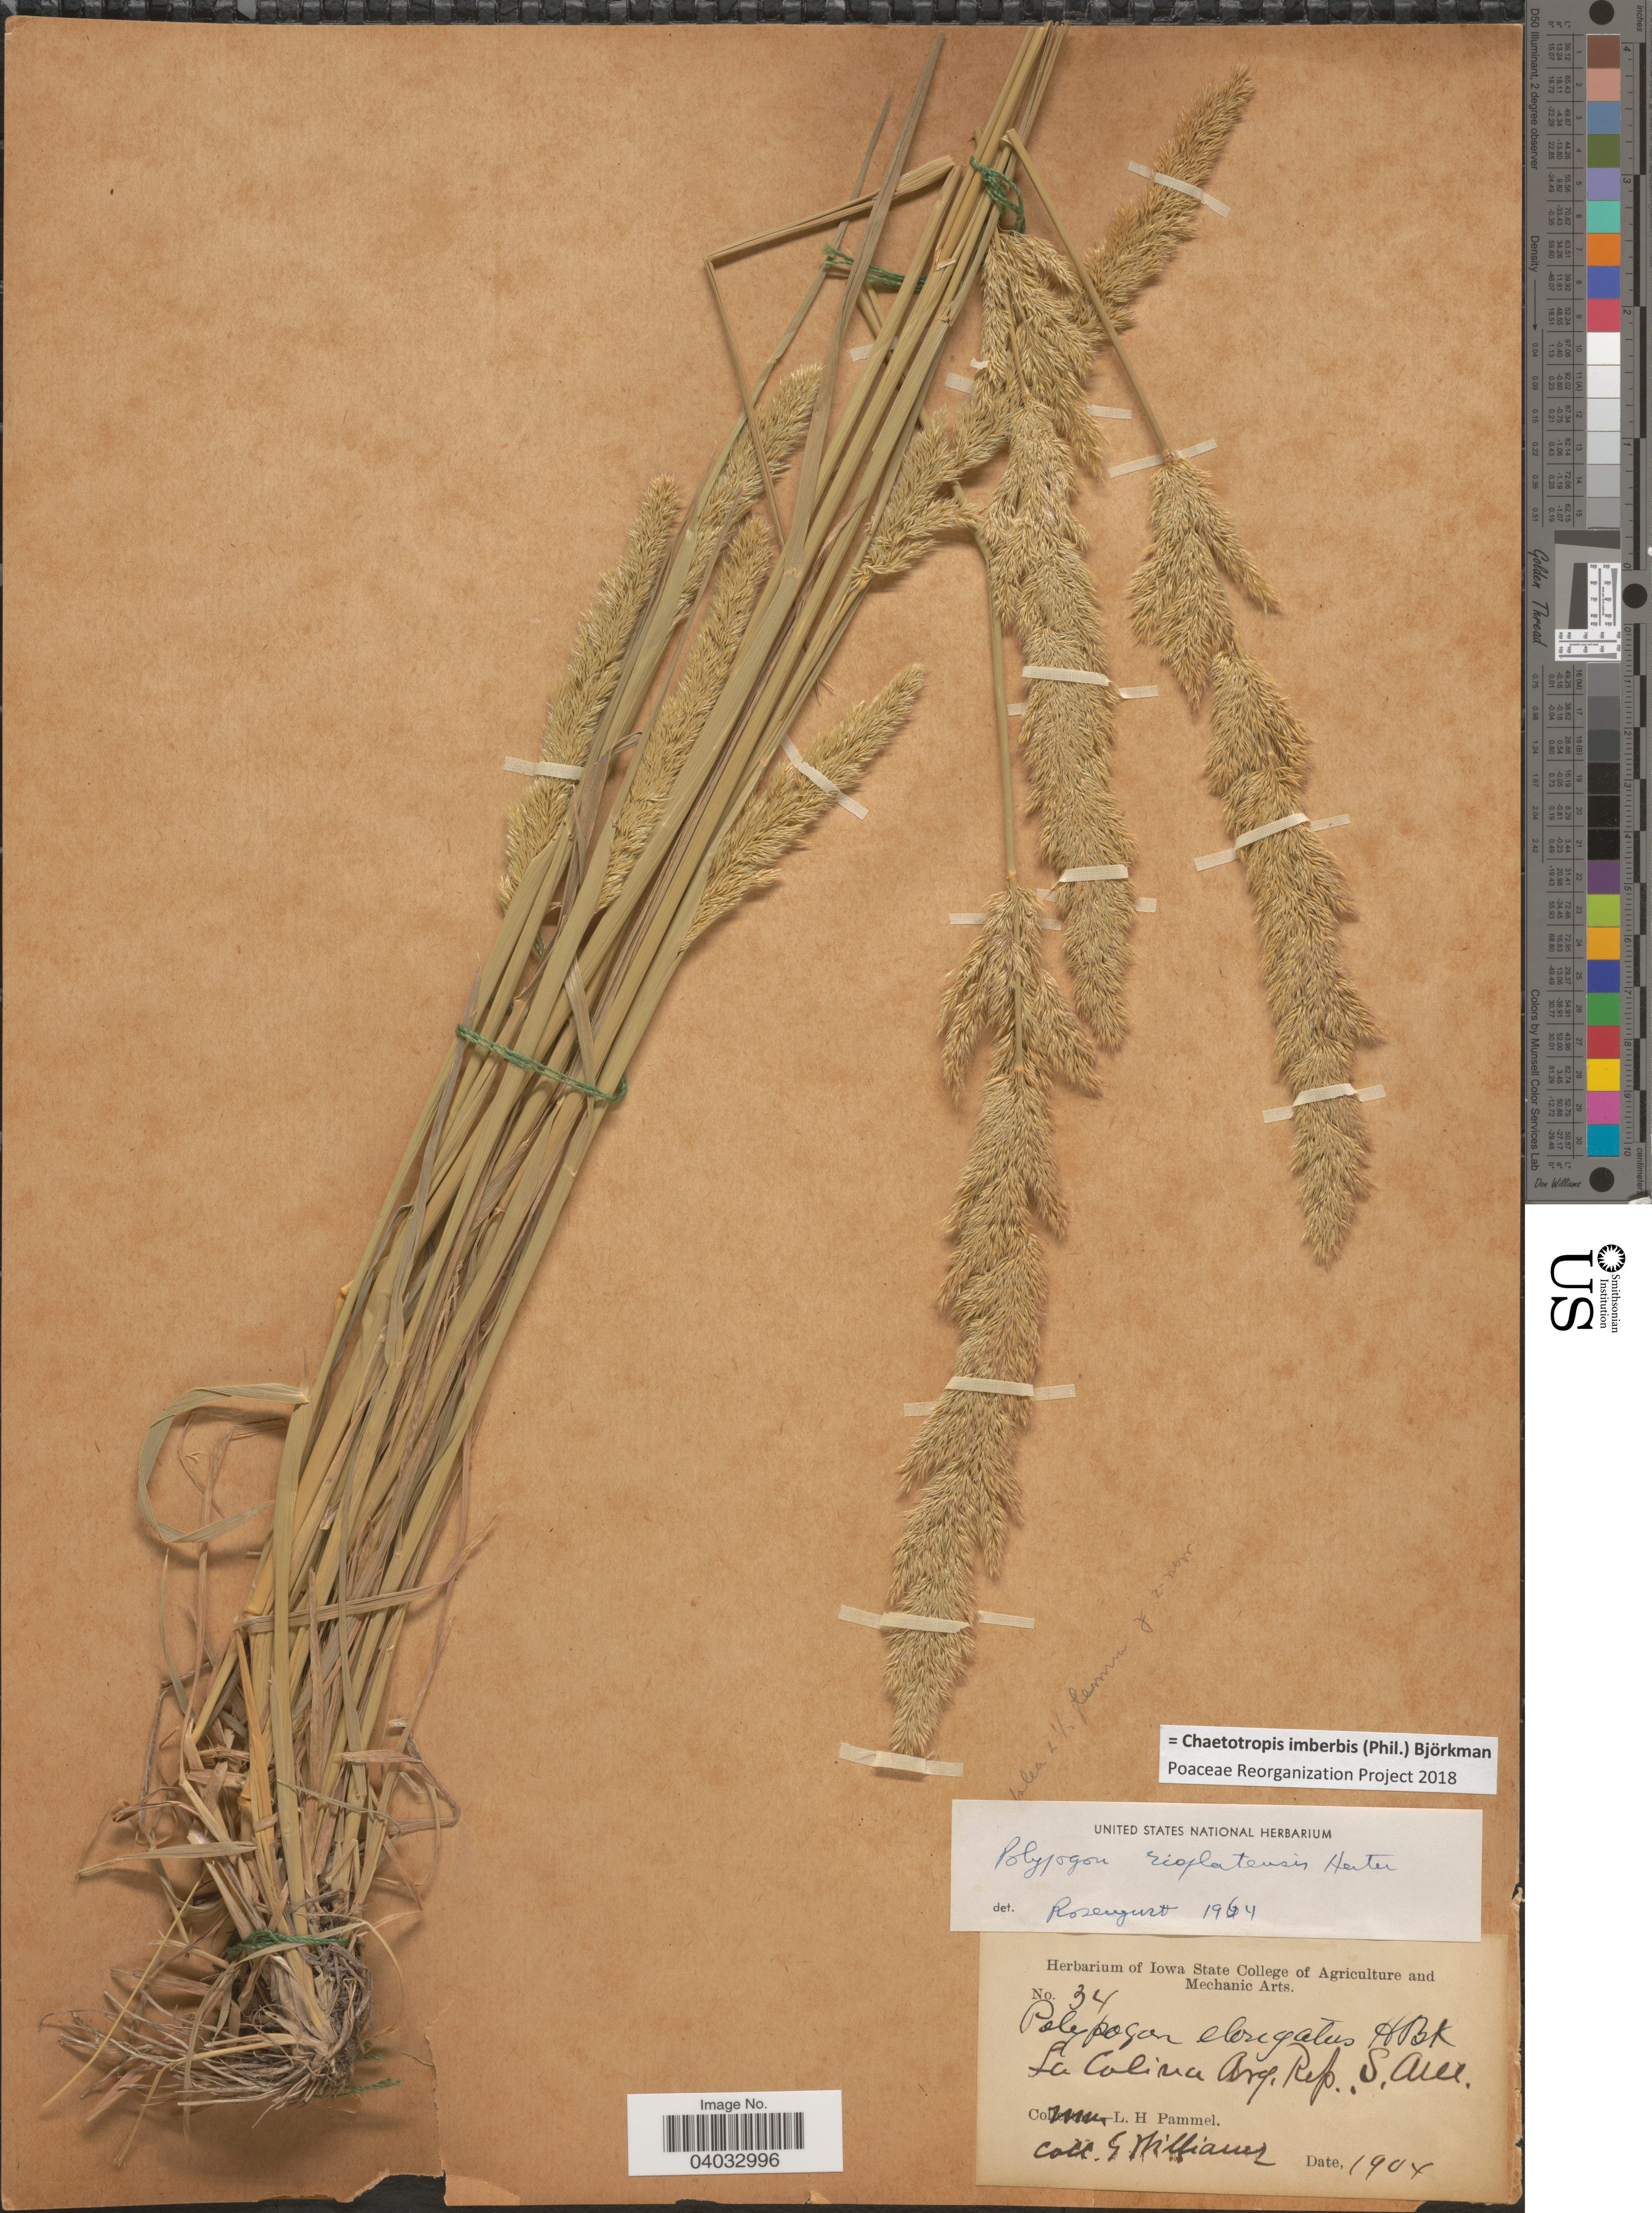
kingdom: Plantae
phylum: Tracheophyta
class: Liliopsida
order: Poales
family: Poaceae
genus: Chaetotropis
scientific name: Chaetotropis imberbis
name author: (Phil.) Björkman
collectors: G. Williams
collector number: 34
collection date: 1904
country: Argentina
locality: La Colina. Arg. Rep. S.Am.